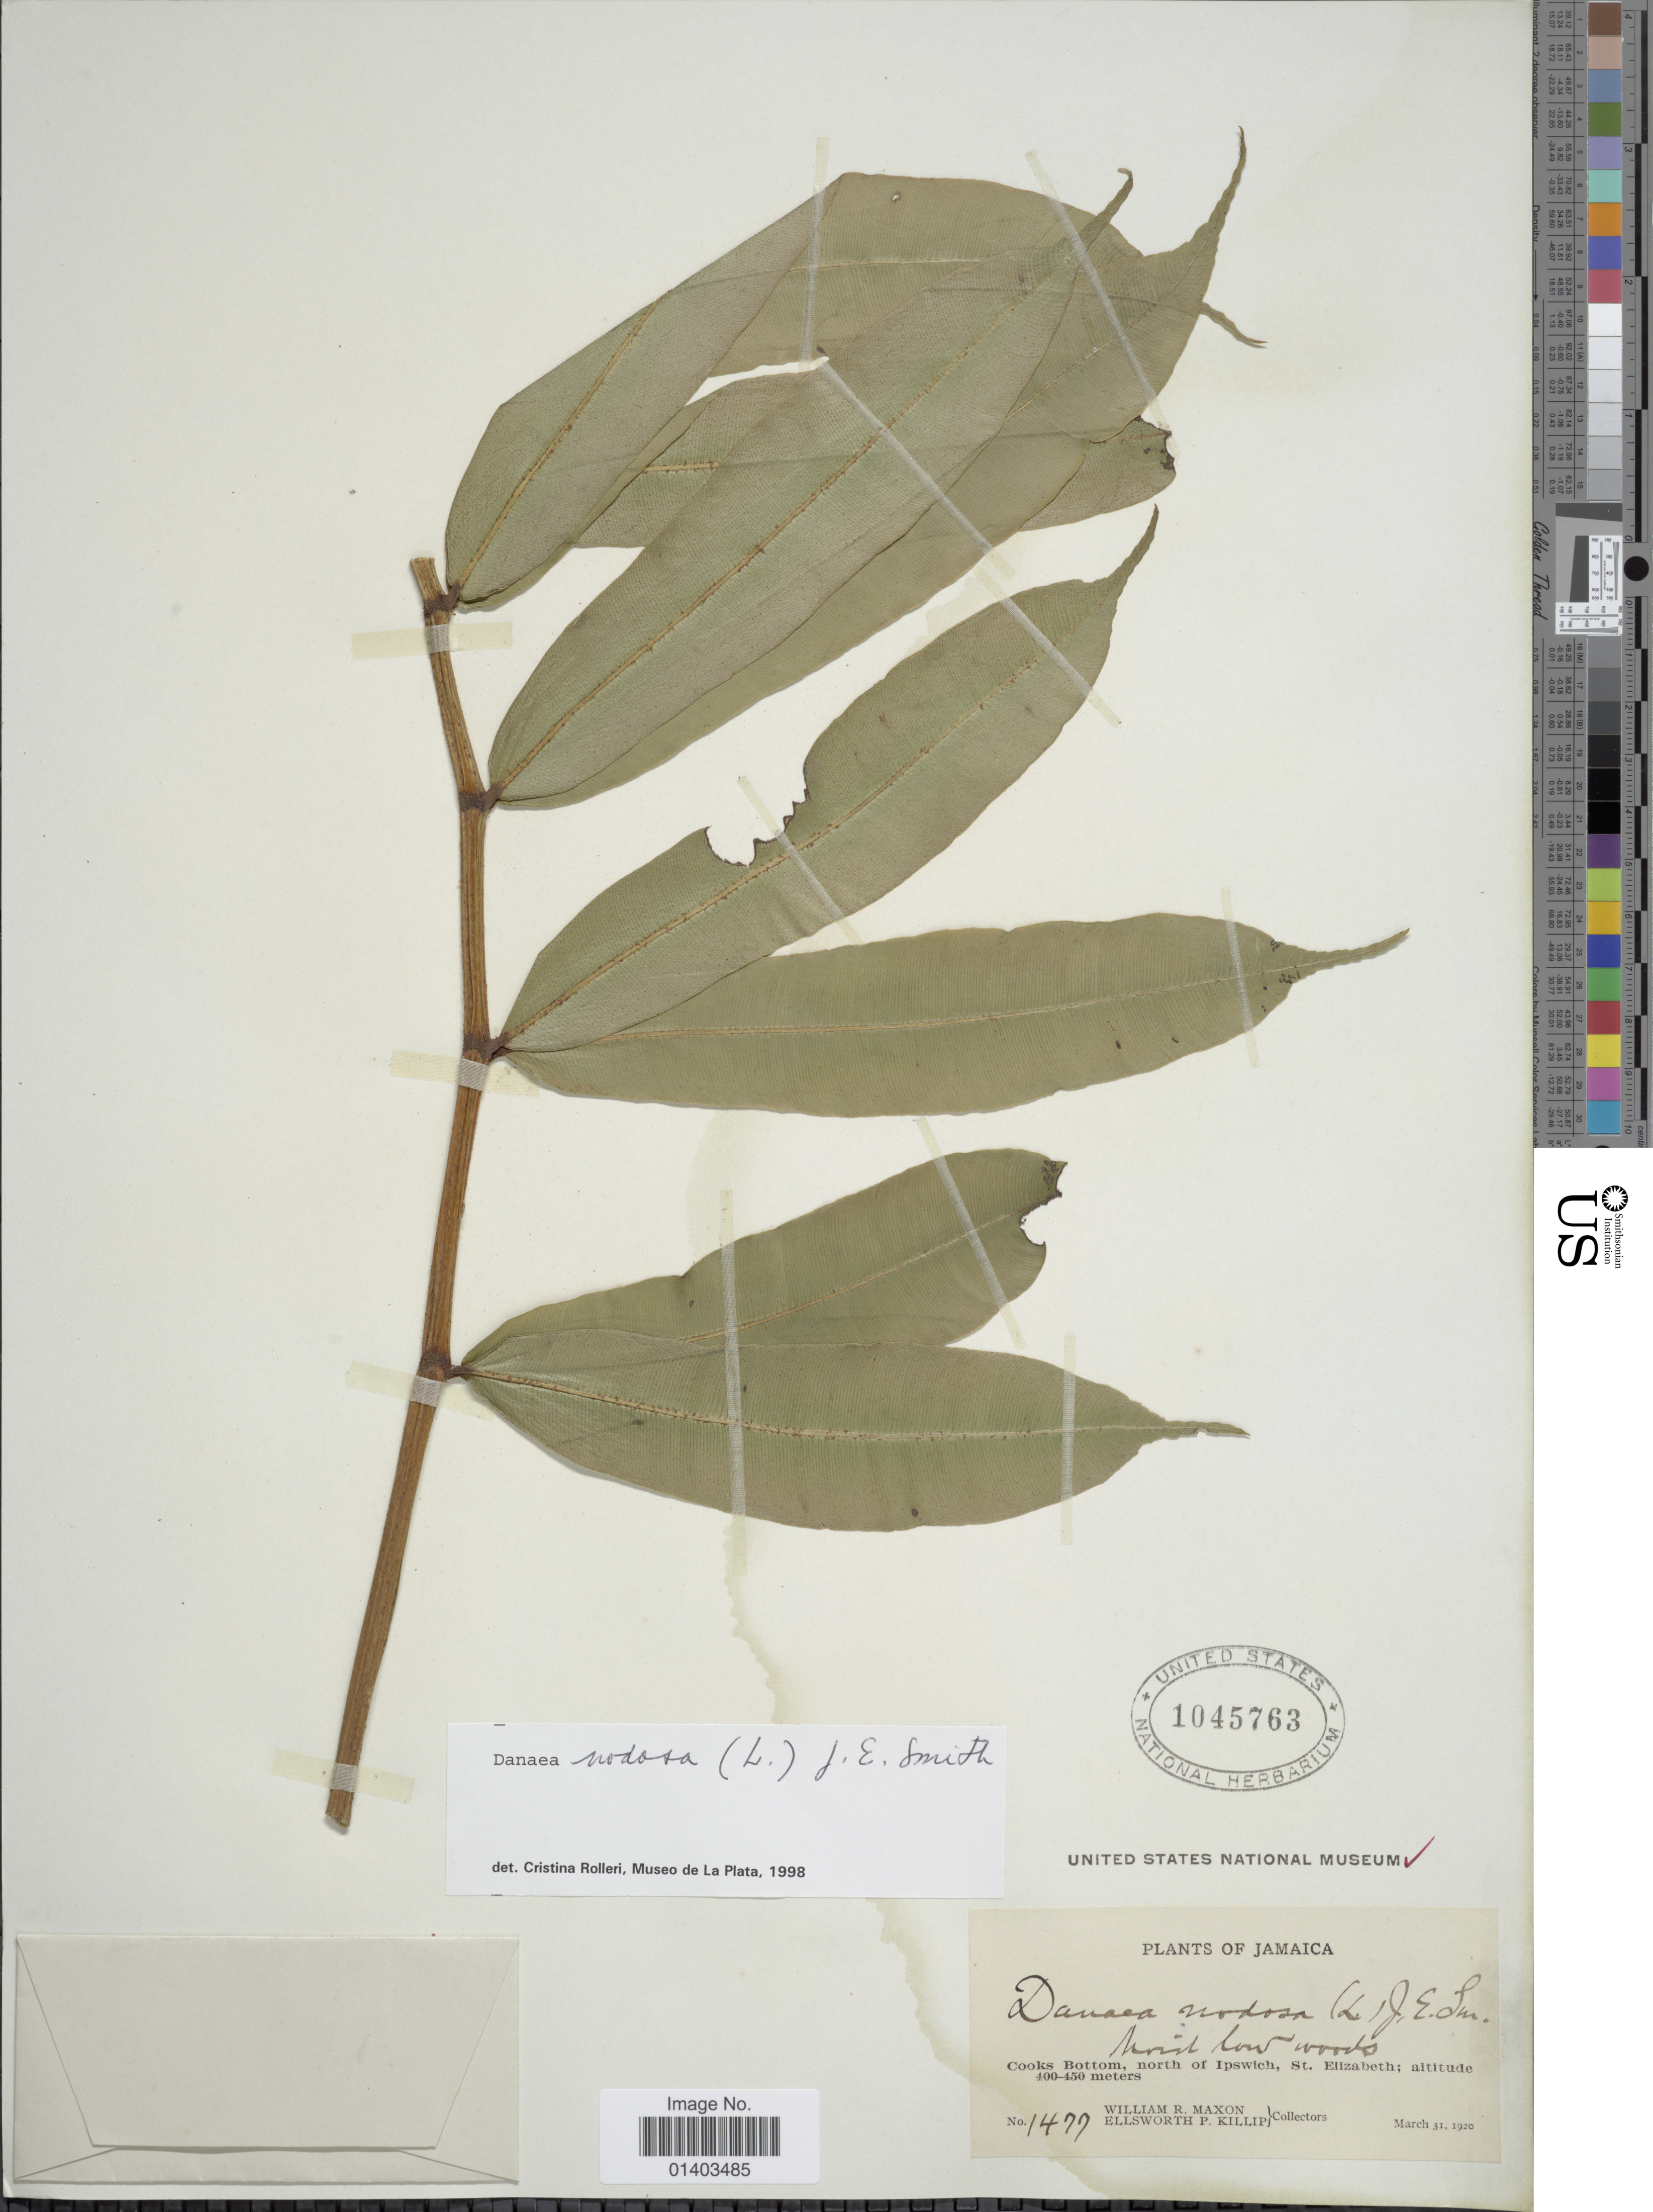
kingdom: Plantae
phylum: Tracheophyta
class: Polypodiopsida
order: Marattiales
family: Marattiaceae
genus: Danaea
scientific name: Danaea nodosa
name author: (L.) Sm.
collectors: W. R. Maxon, E. P. Killip & E. P. Killip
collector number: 1477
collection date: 1920-03-31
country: Jamaica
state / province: Saint Elizabeth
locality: Cooks Bottom, north of Ipswich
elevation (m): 400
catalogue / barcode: US 1045763